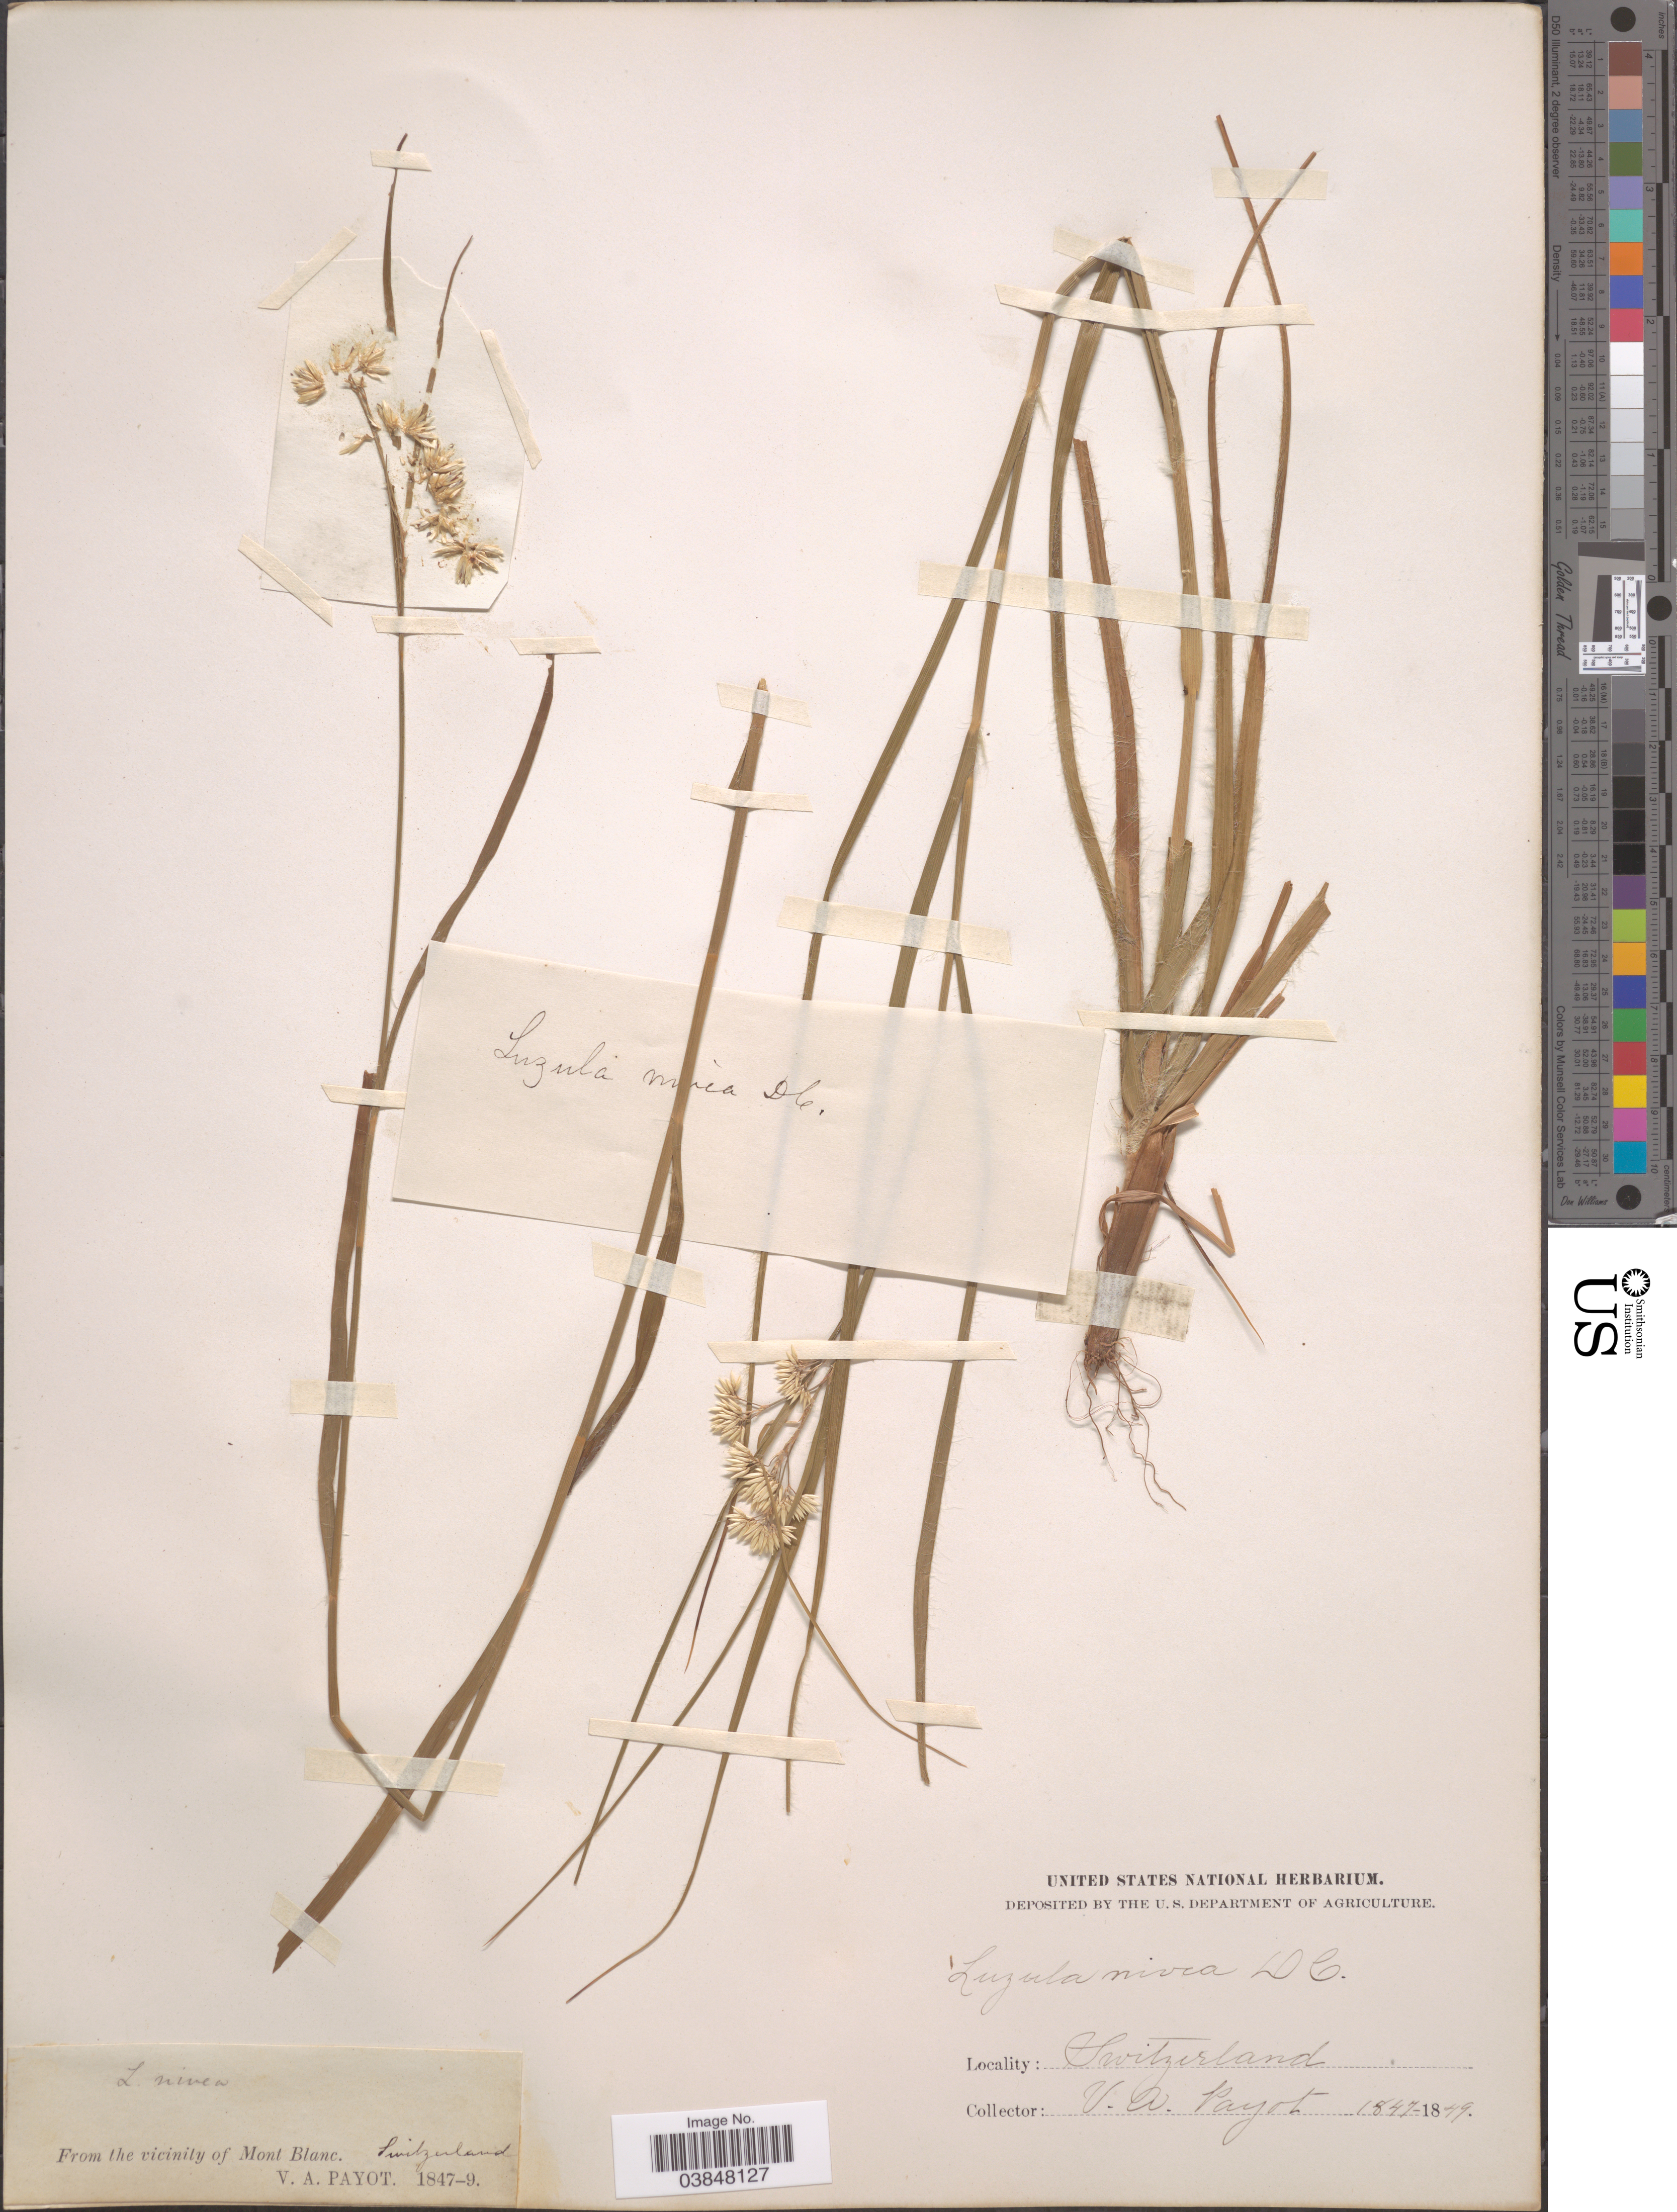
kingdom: Plantae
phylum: Tracheophyta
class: Liliopsida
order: Poales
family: Juncaceae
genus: Luzula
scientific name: Luzula nivea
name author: (L.) DC.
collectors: V. Payot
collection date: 1847/1849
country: Switzerland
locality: The vicinity of Mont Blanc.